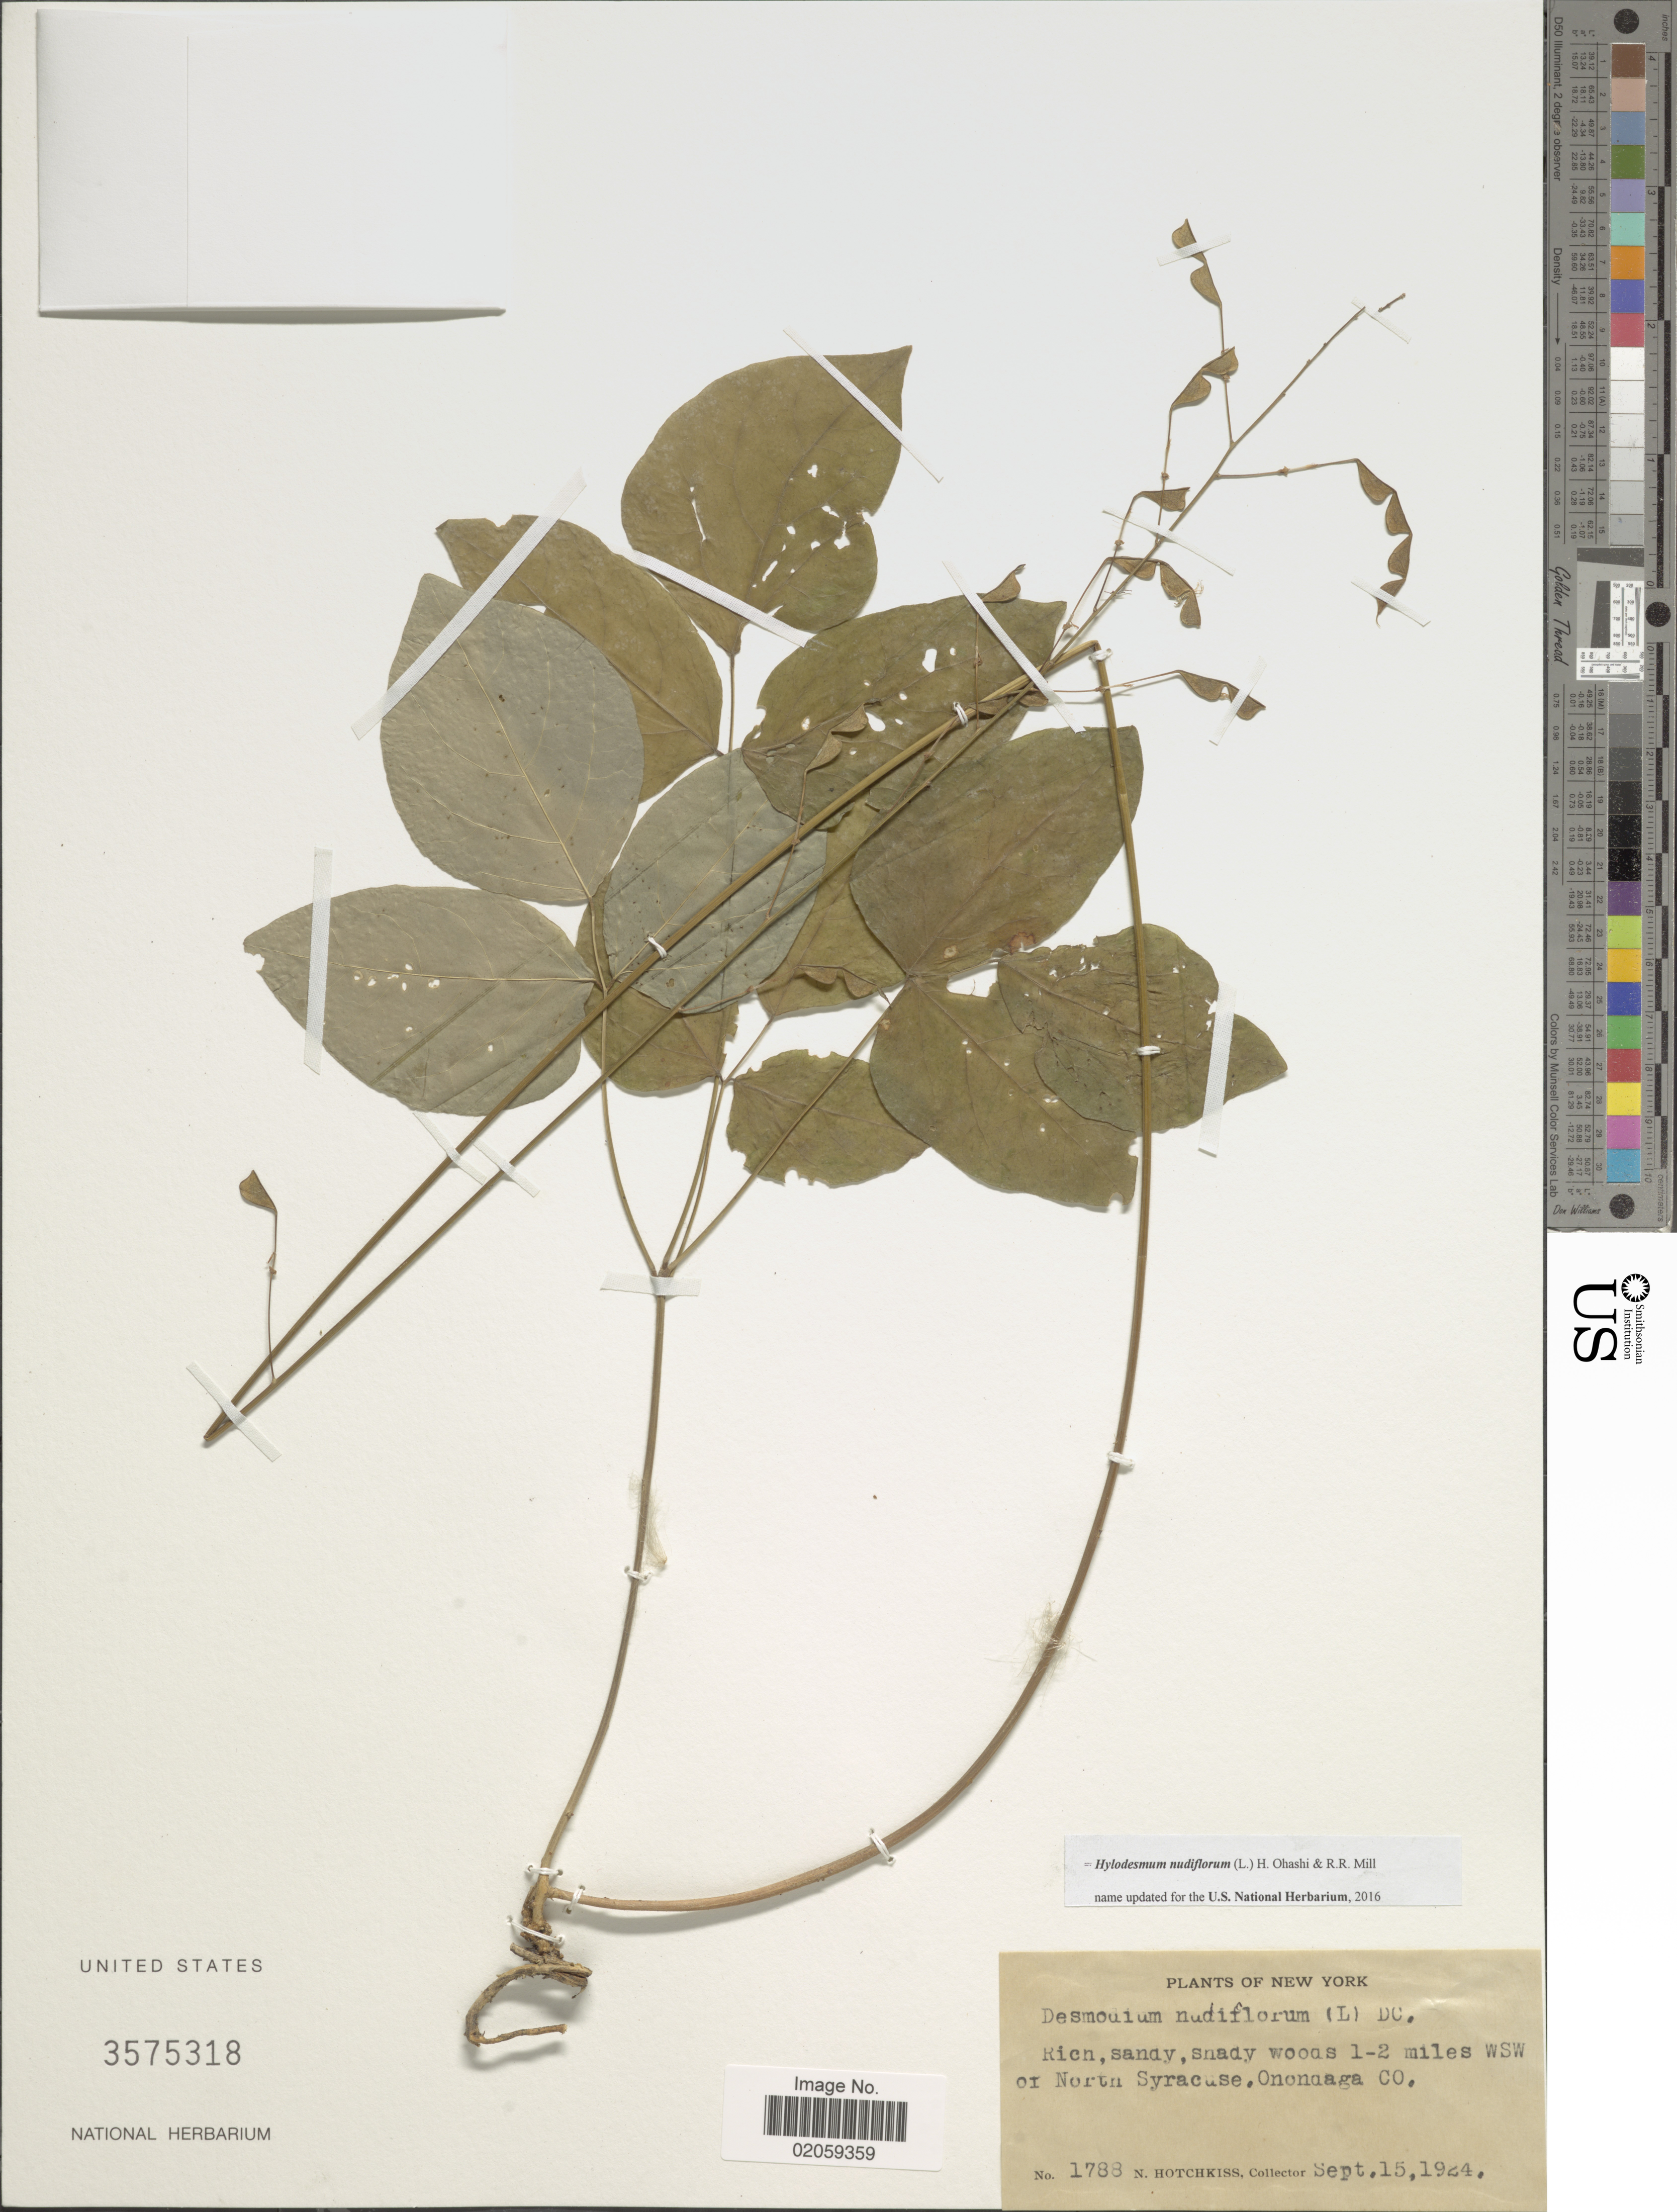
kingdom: Plantae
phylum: Tracheophyta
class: Magnoliopsida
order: Fabales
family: Fabaceae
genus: Hylodesmum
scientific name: Hylodesmum nudiflorum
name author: (L.) H. Ohashi & R.R. Mill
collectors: N. Hotchkiss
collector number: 1788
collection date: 1924-09-15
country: United States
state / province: New York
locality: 1-2 miles WSW of North Syracuse, Onondaga Co.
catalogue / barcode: US 3575318